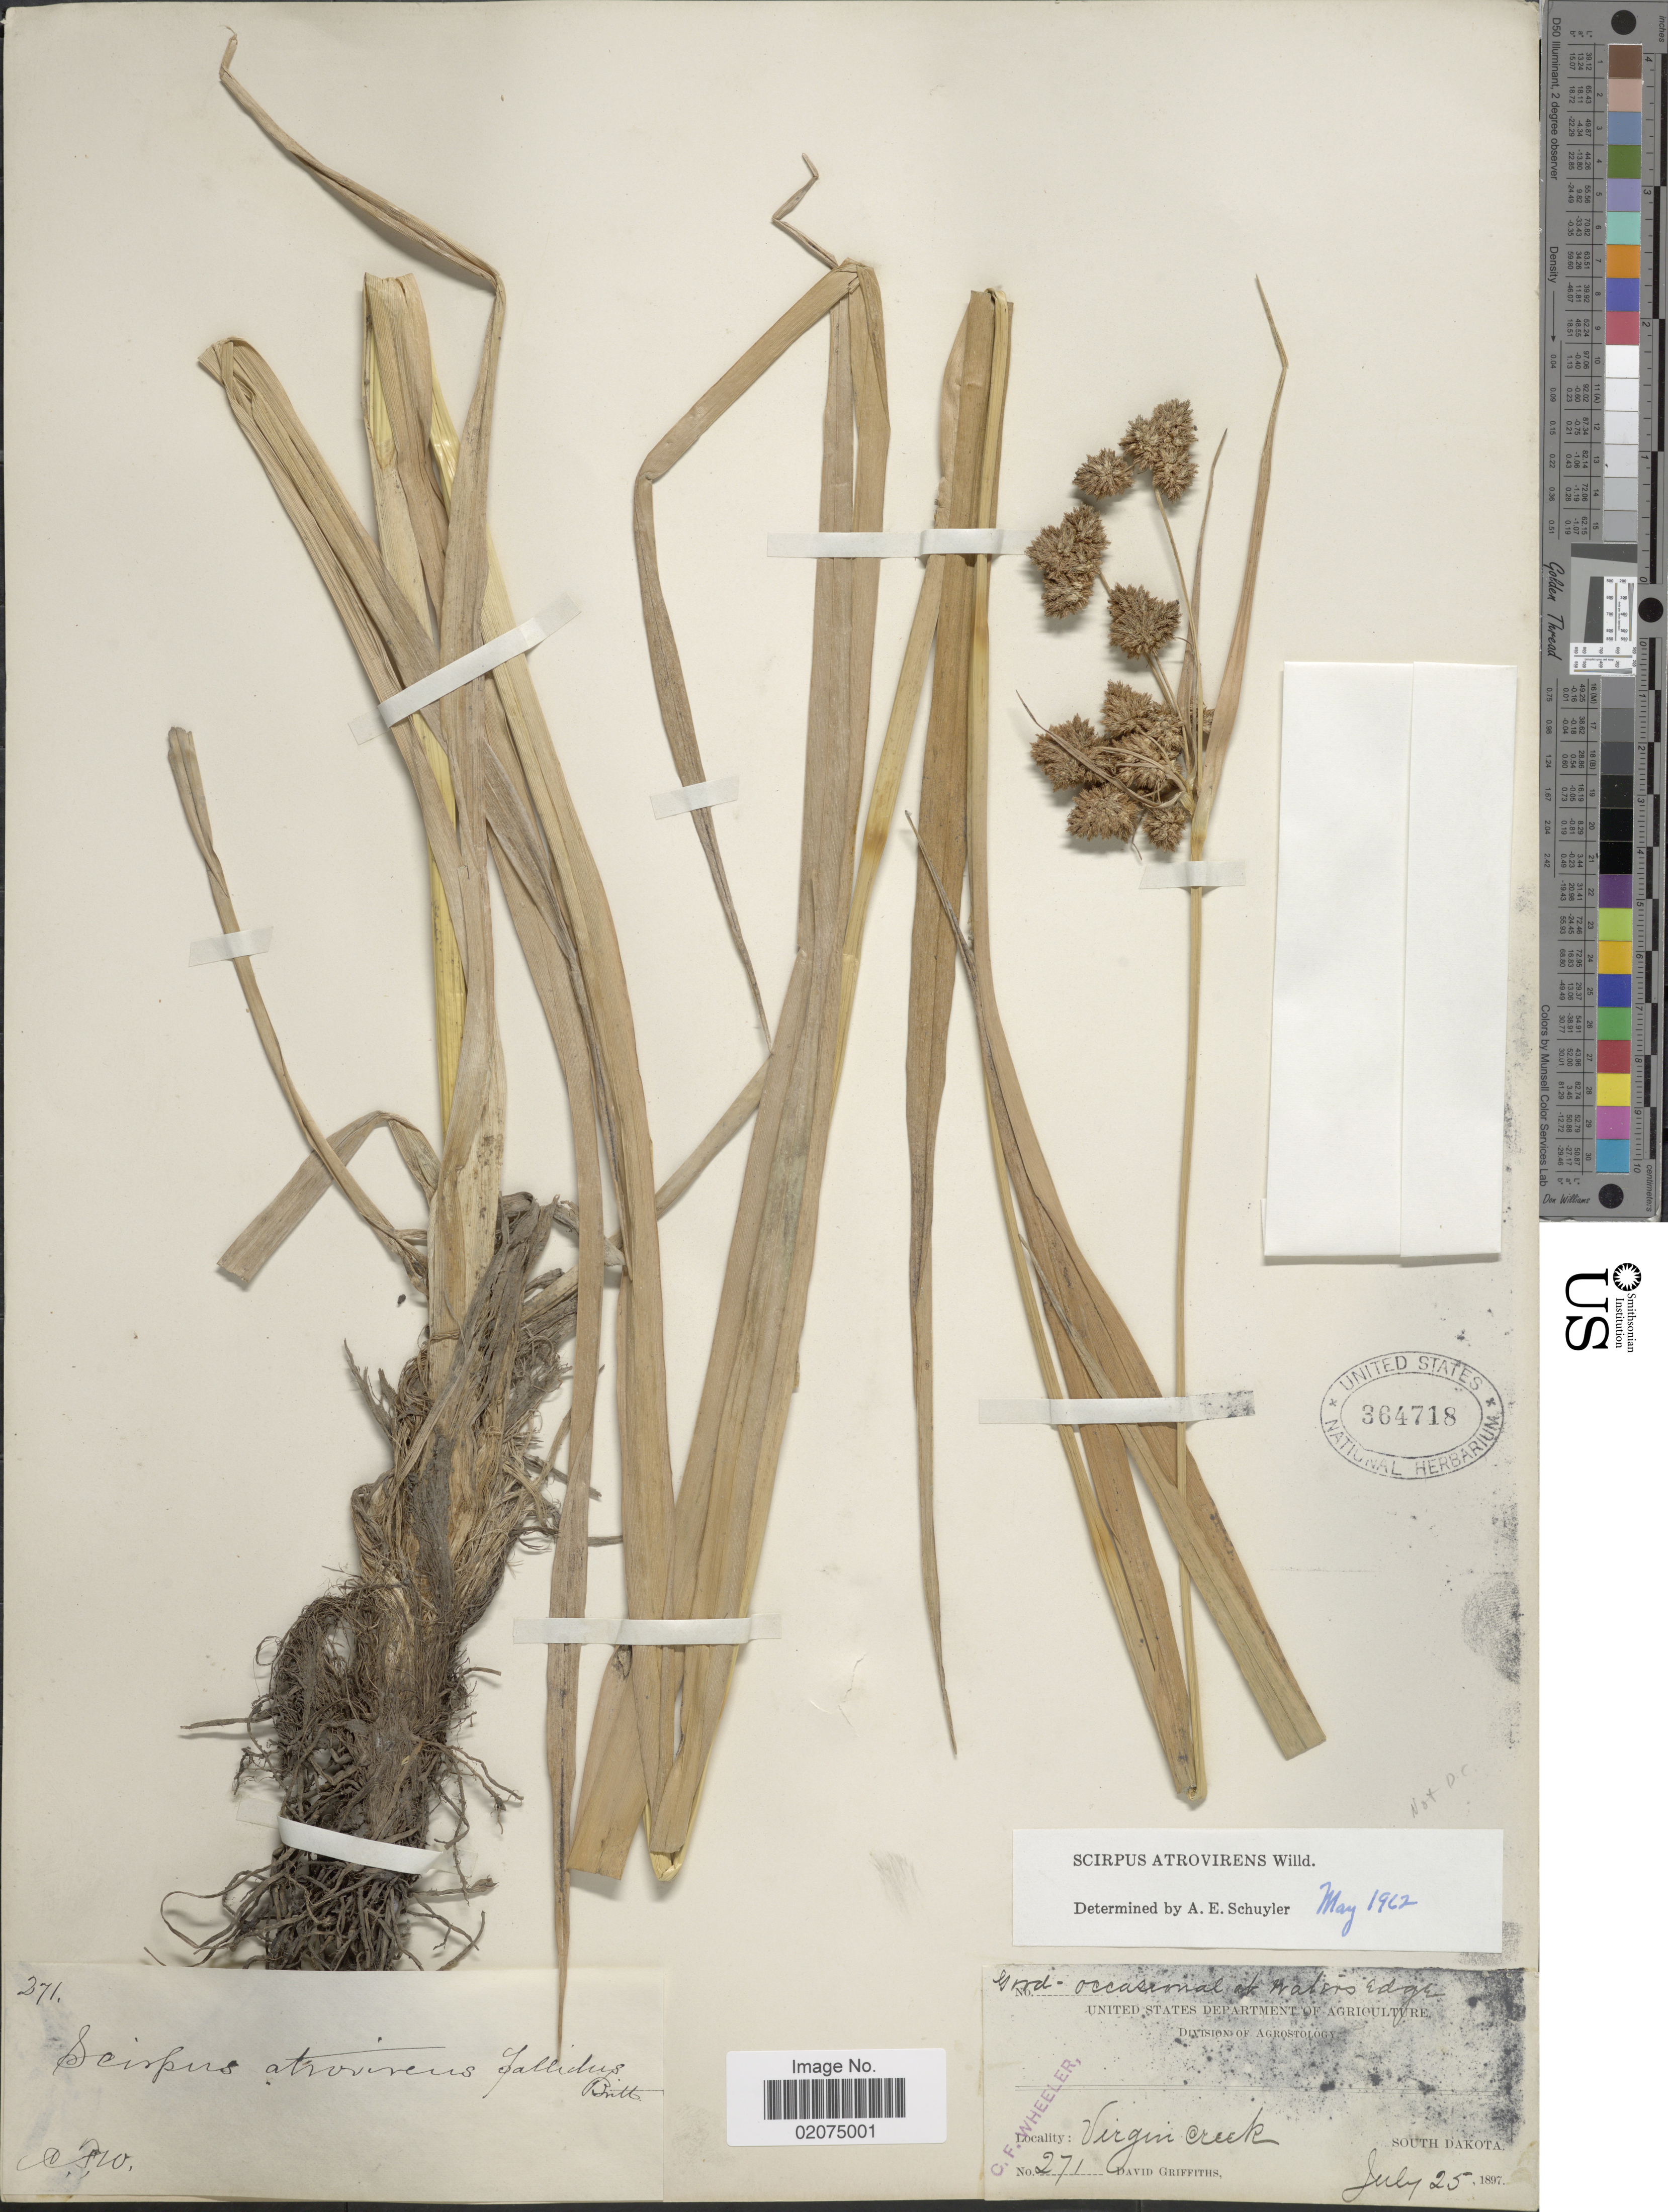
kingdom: Plantae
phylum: Tracheophyta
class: Liliopsida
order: Poales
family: Cyperaceae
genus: Scirpus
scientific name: Scirpus atrovirens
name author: Willd.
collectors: D. Griffiths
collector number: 271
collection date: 1897-07-25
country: United States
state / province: South Dakota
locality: Virgin Creek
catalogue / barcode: US 364718